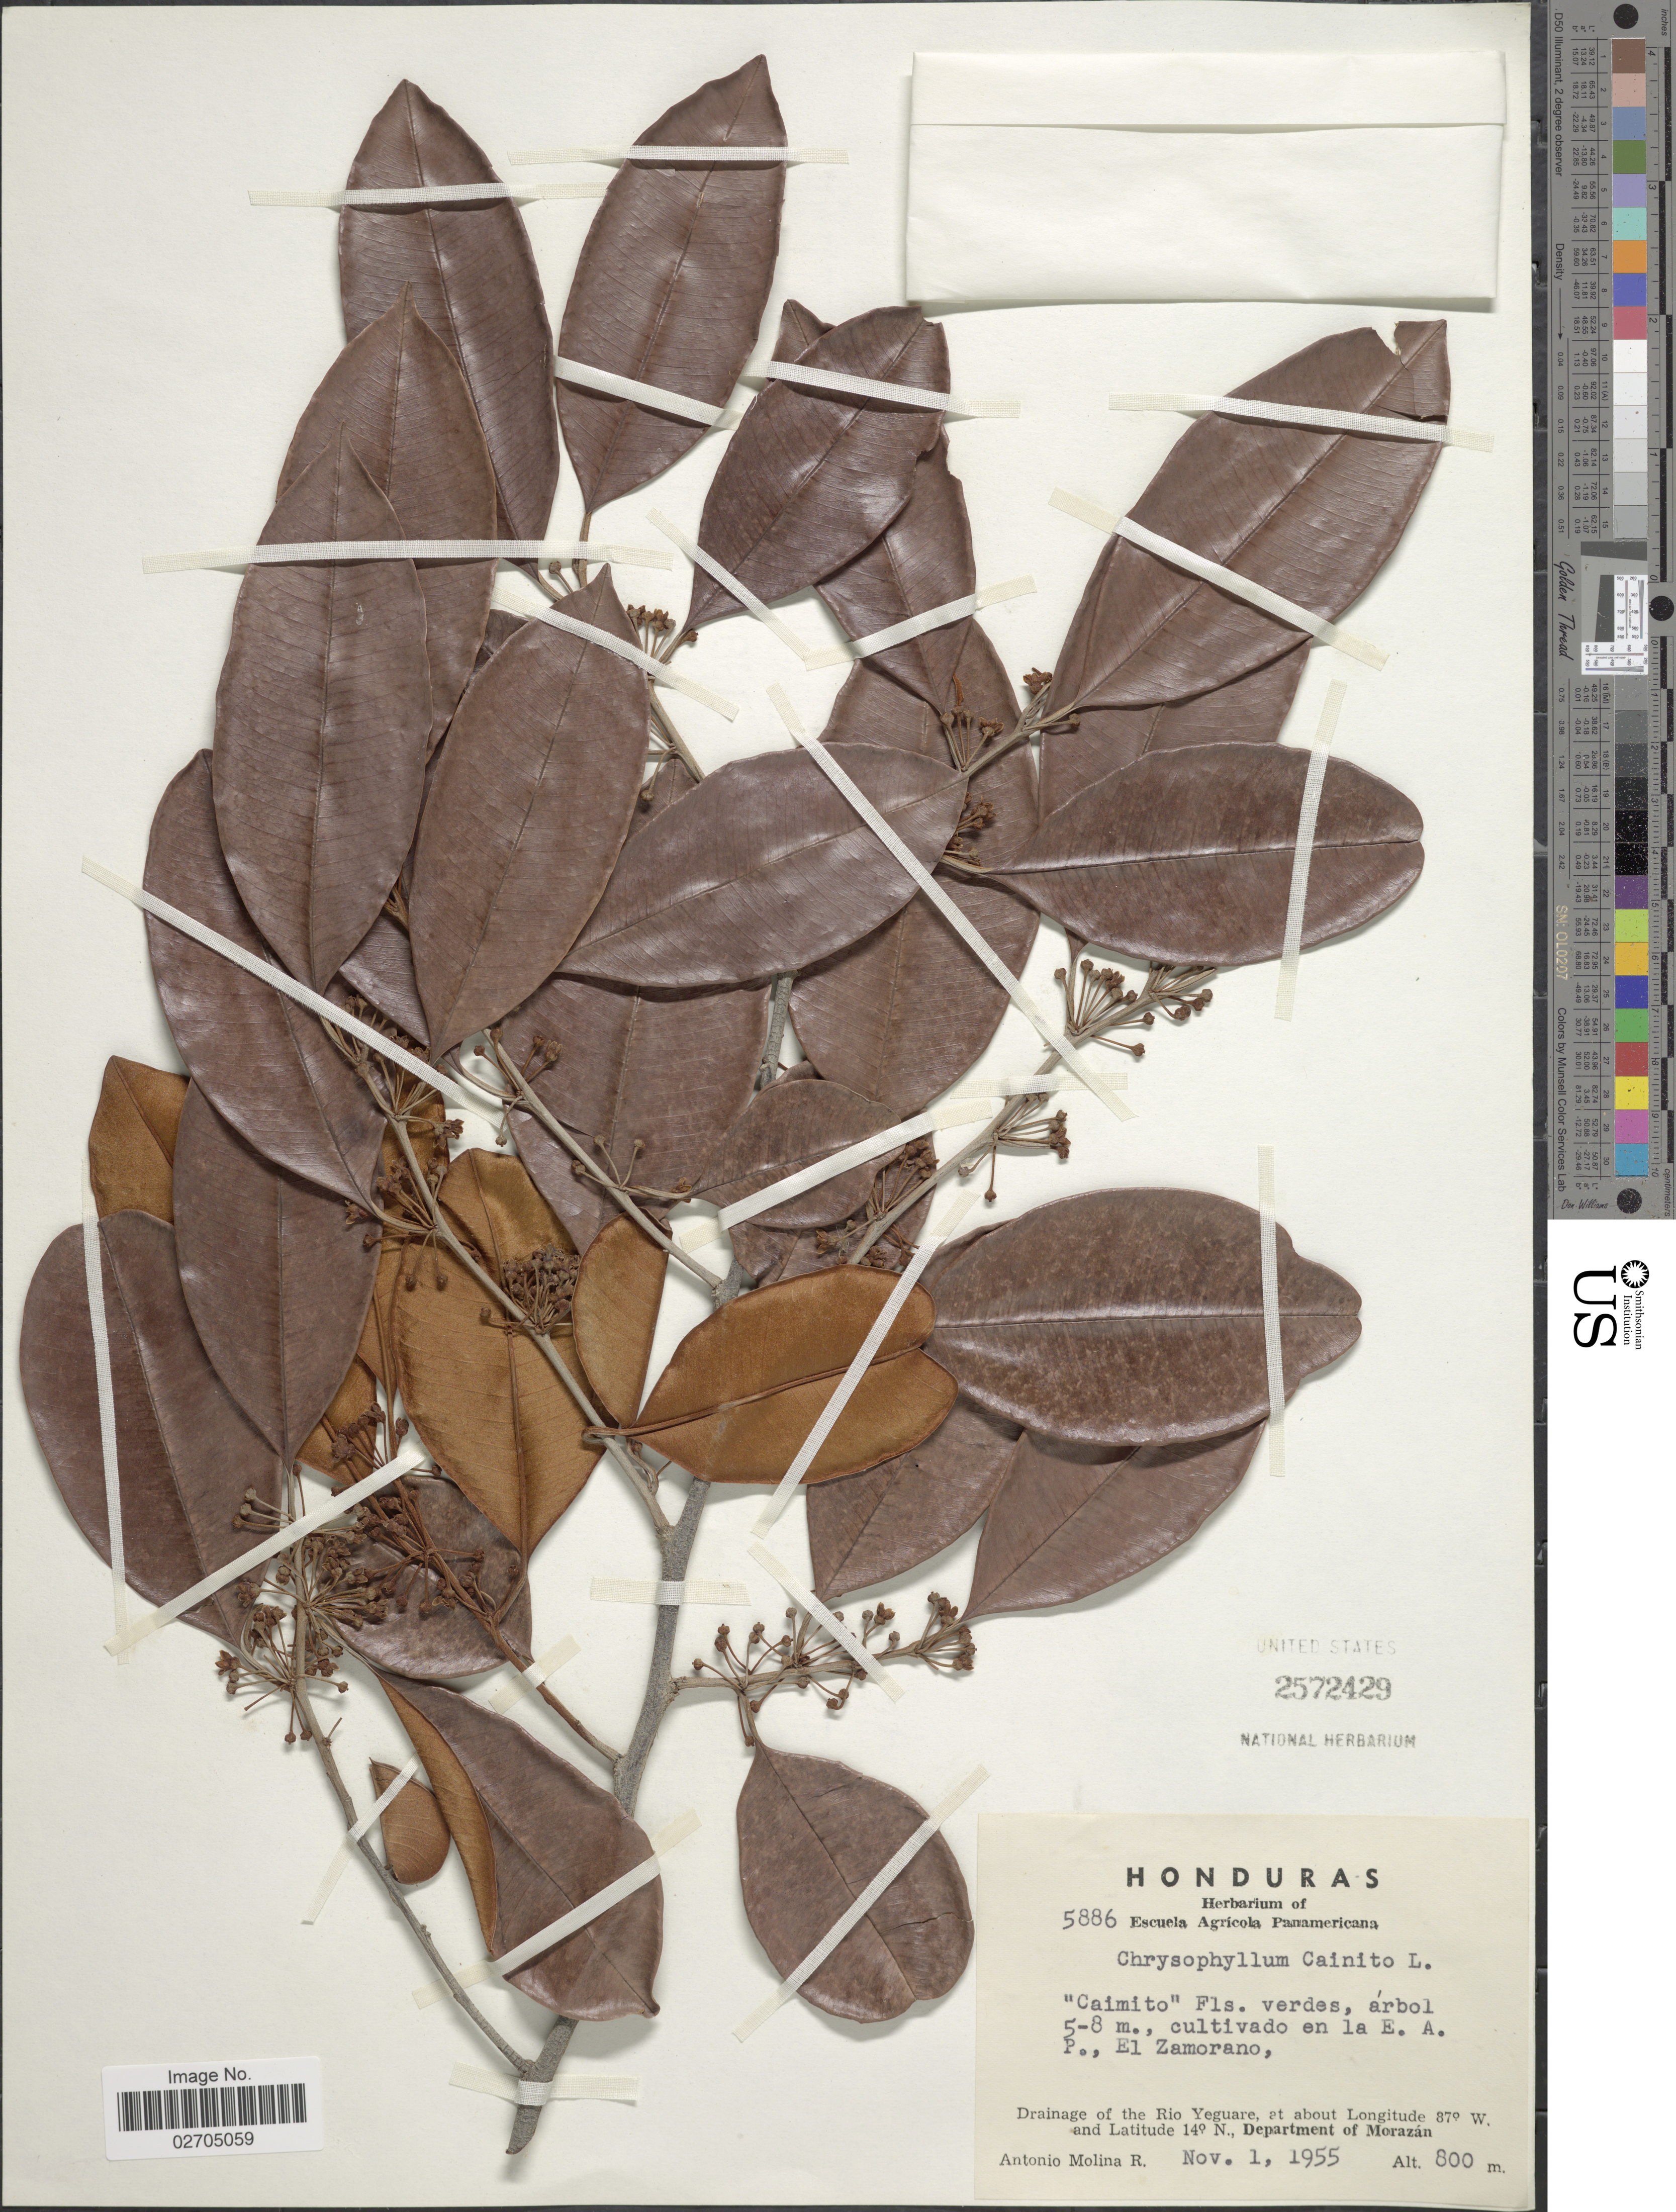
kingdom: Plantae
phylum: Tracheophyta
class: Magnoliopsida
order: Ericales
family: Sapotaceae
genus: Chrysophyllum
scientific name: Chrysophyllum cainito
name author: L.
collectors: A. Molina R.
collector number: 5886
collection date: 1955-11-01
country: Honduras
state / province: Fco. Morazán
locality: Cultivado en la E. A. P., El Zamorano, Drainage of the Yeguare, Department of Morazan.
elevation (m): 800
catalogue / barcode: US 2572429